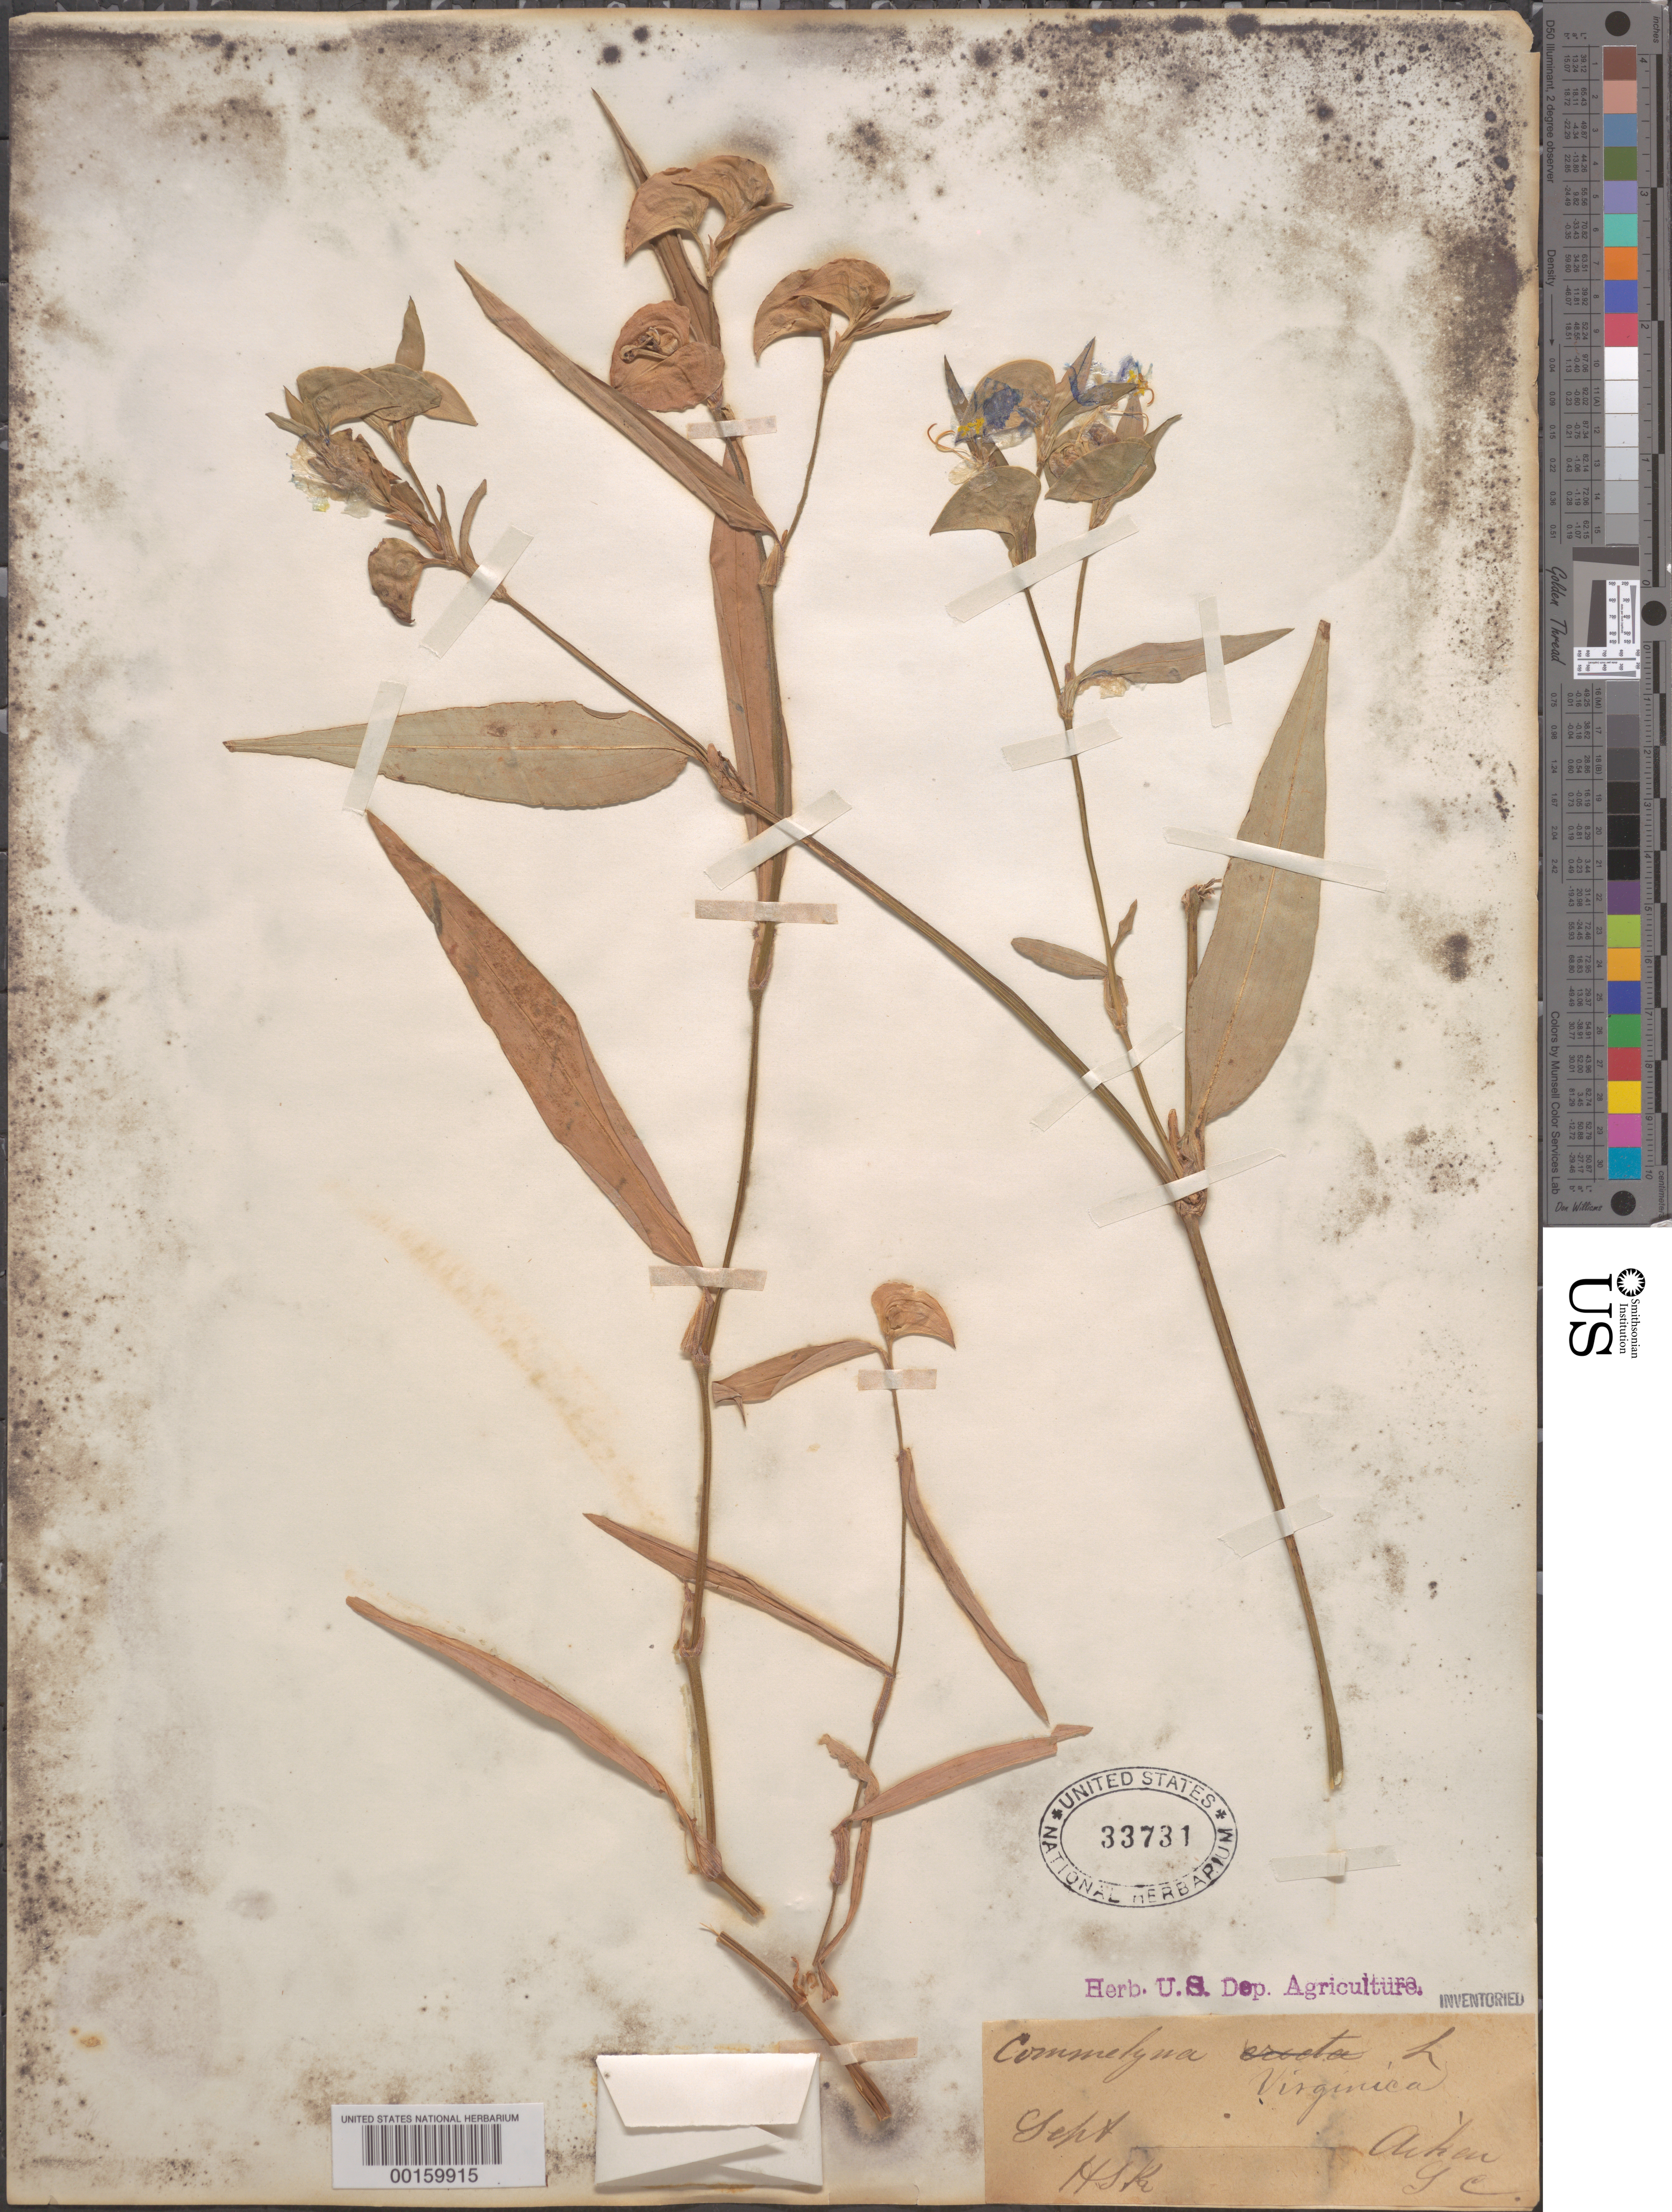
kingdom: Plantae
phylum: Tracheophyta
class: Liliopsida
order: Commelinales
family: Commelinaceae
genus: Commelina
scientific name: Commelina erecta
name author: L.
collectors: H. Pa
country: United States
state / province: South Carolina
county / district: Aiken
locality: Aiken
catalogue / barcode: US 33731